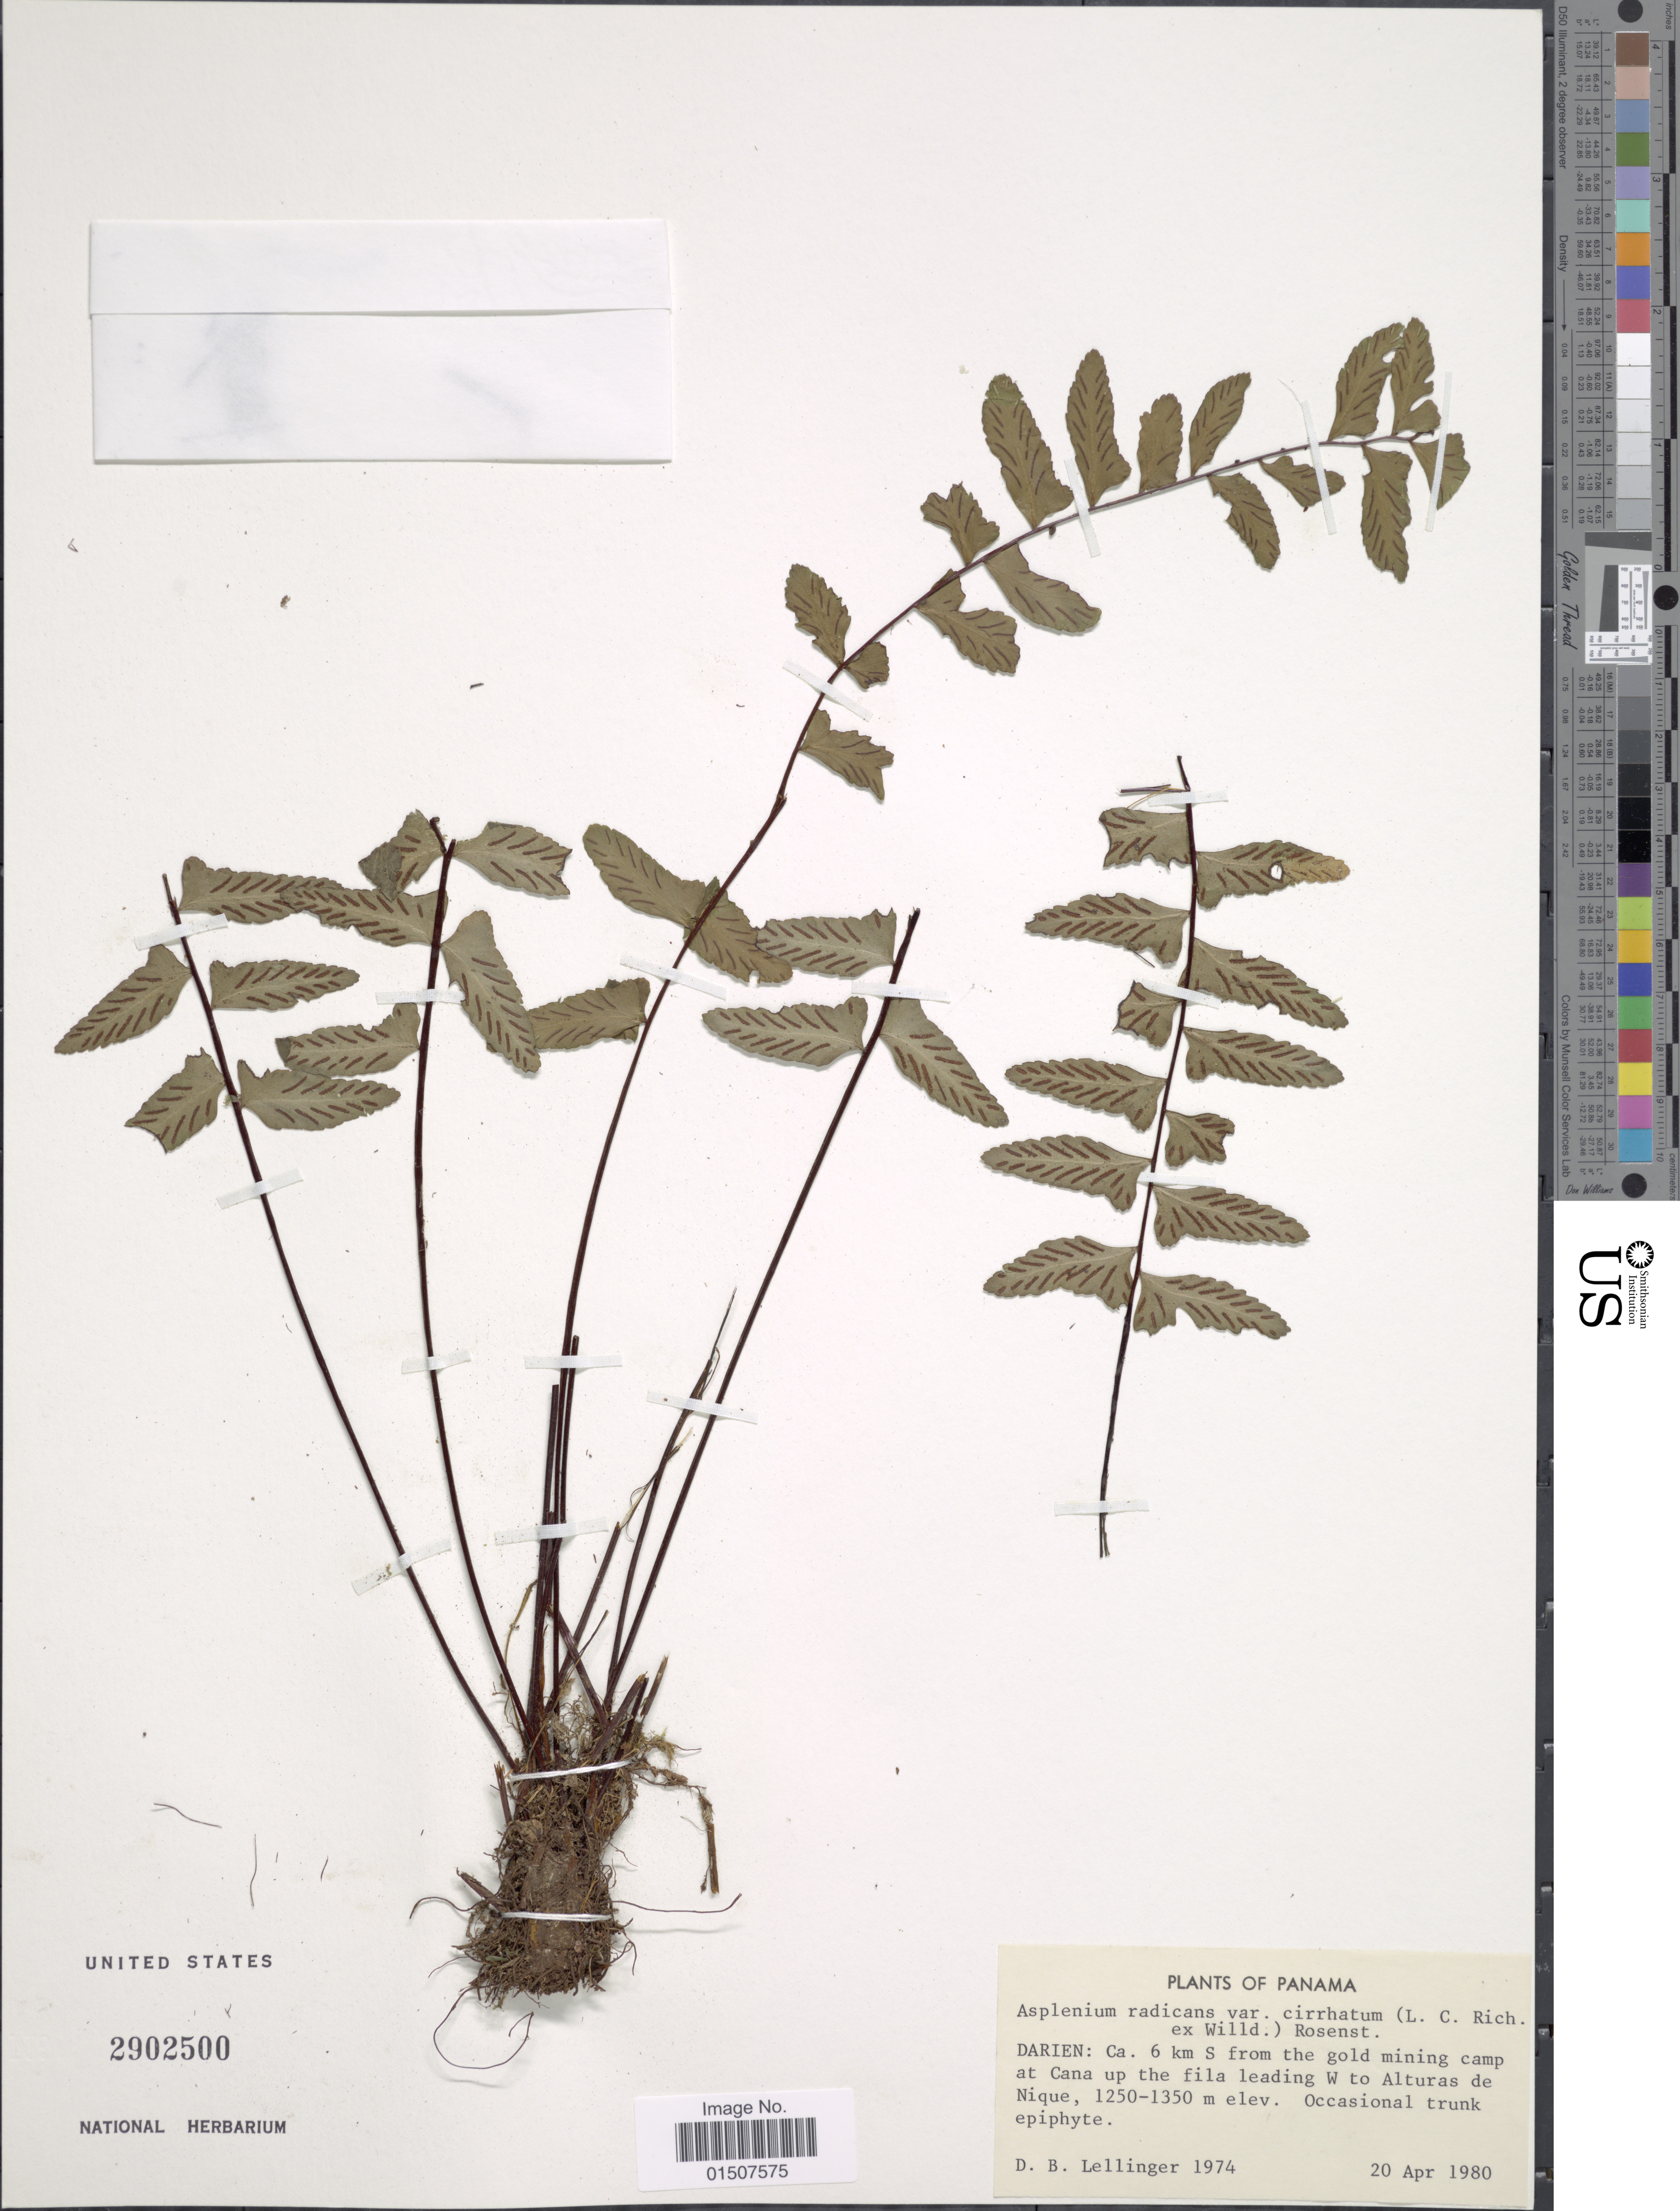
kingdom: Plantae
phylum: Tracheophyta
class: Polypodiopsida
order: Polypodiales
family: Aspleniaceae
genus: Asplenium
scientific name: Asplenium radicans var. cirrhatum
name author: (Rich. ex Willd.) Rosenst.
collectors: D. B. Lellinger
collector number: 1974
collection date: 1980-04-20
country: Panama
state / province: Darién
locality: Darien: Ca. 6 km S from the gold mining camp at Cana up the fila leading W to Alturas de Nique.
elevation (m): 1250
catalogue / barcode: US 2902500